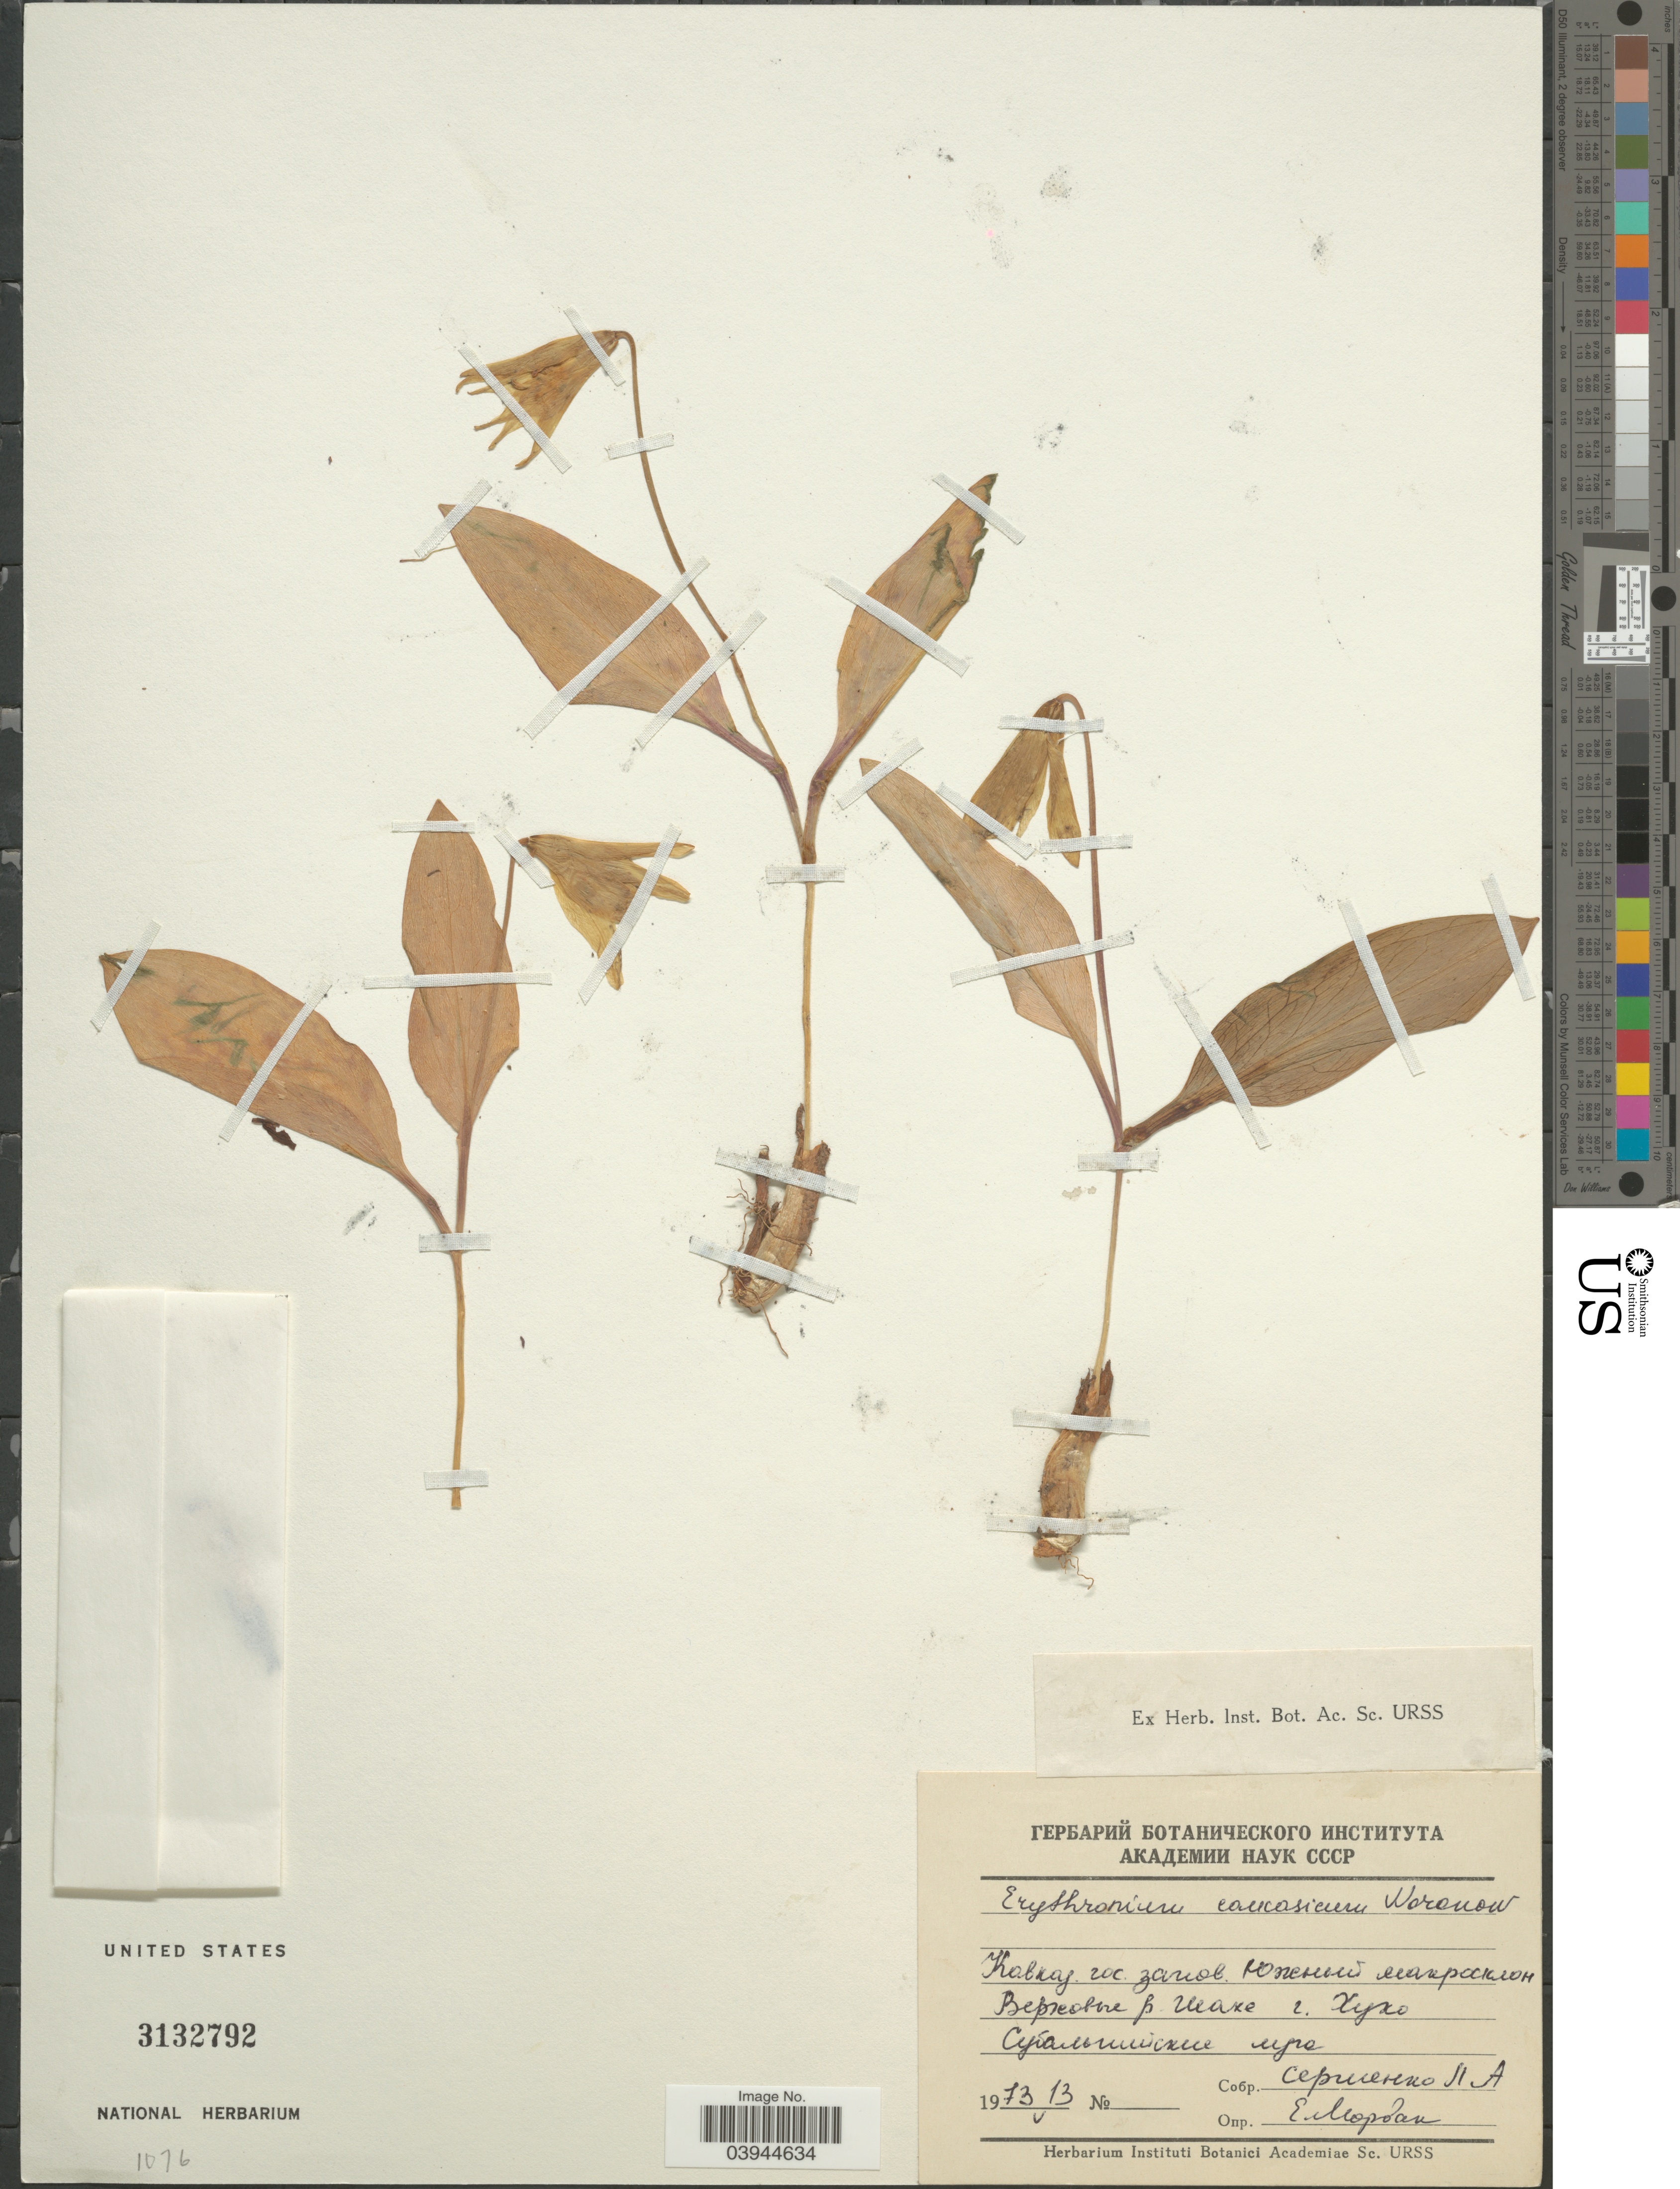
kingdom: Plantae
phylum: Tracheophyta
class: Liliopsida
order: Liliales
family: Liliaceae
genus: Erythronium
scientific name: Erythronium caucasicum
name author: Woronow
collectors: L. Sergienko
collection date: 1973-05-13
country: Russian Federation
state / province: Adygea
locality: River Shakhe, Khuko Mt.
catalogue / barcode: US 3132792